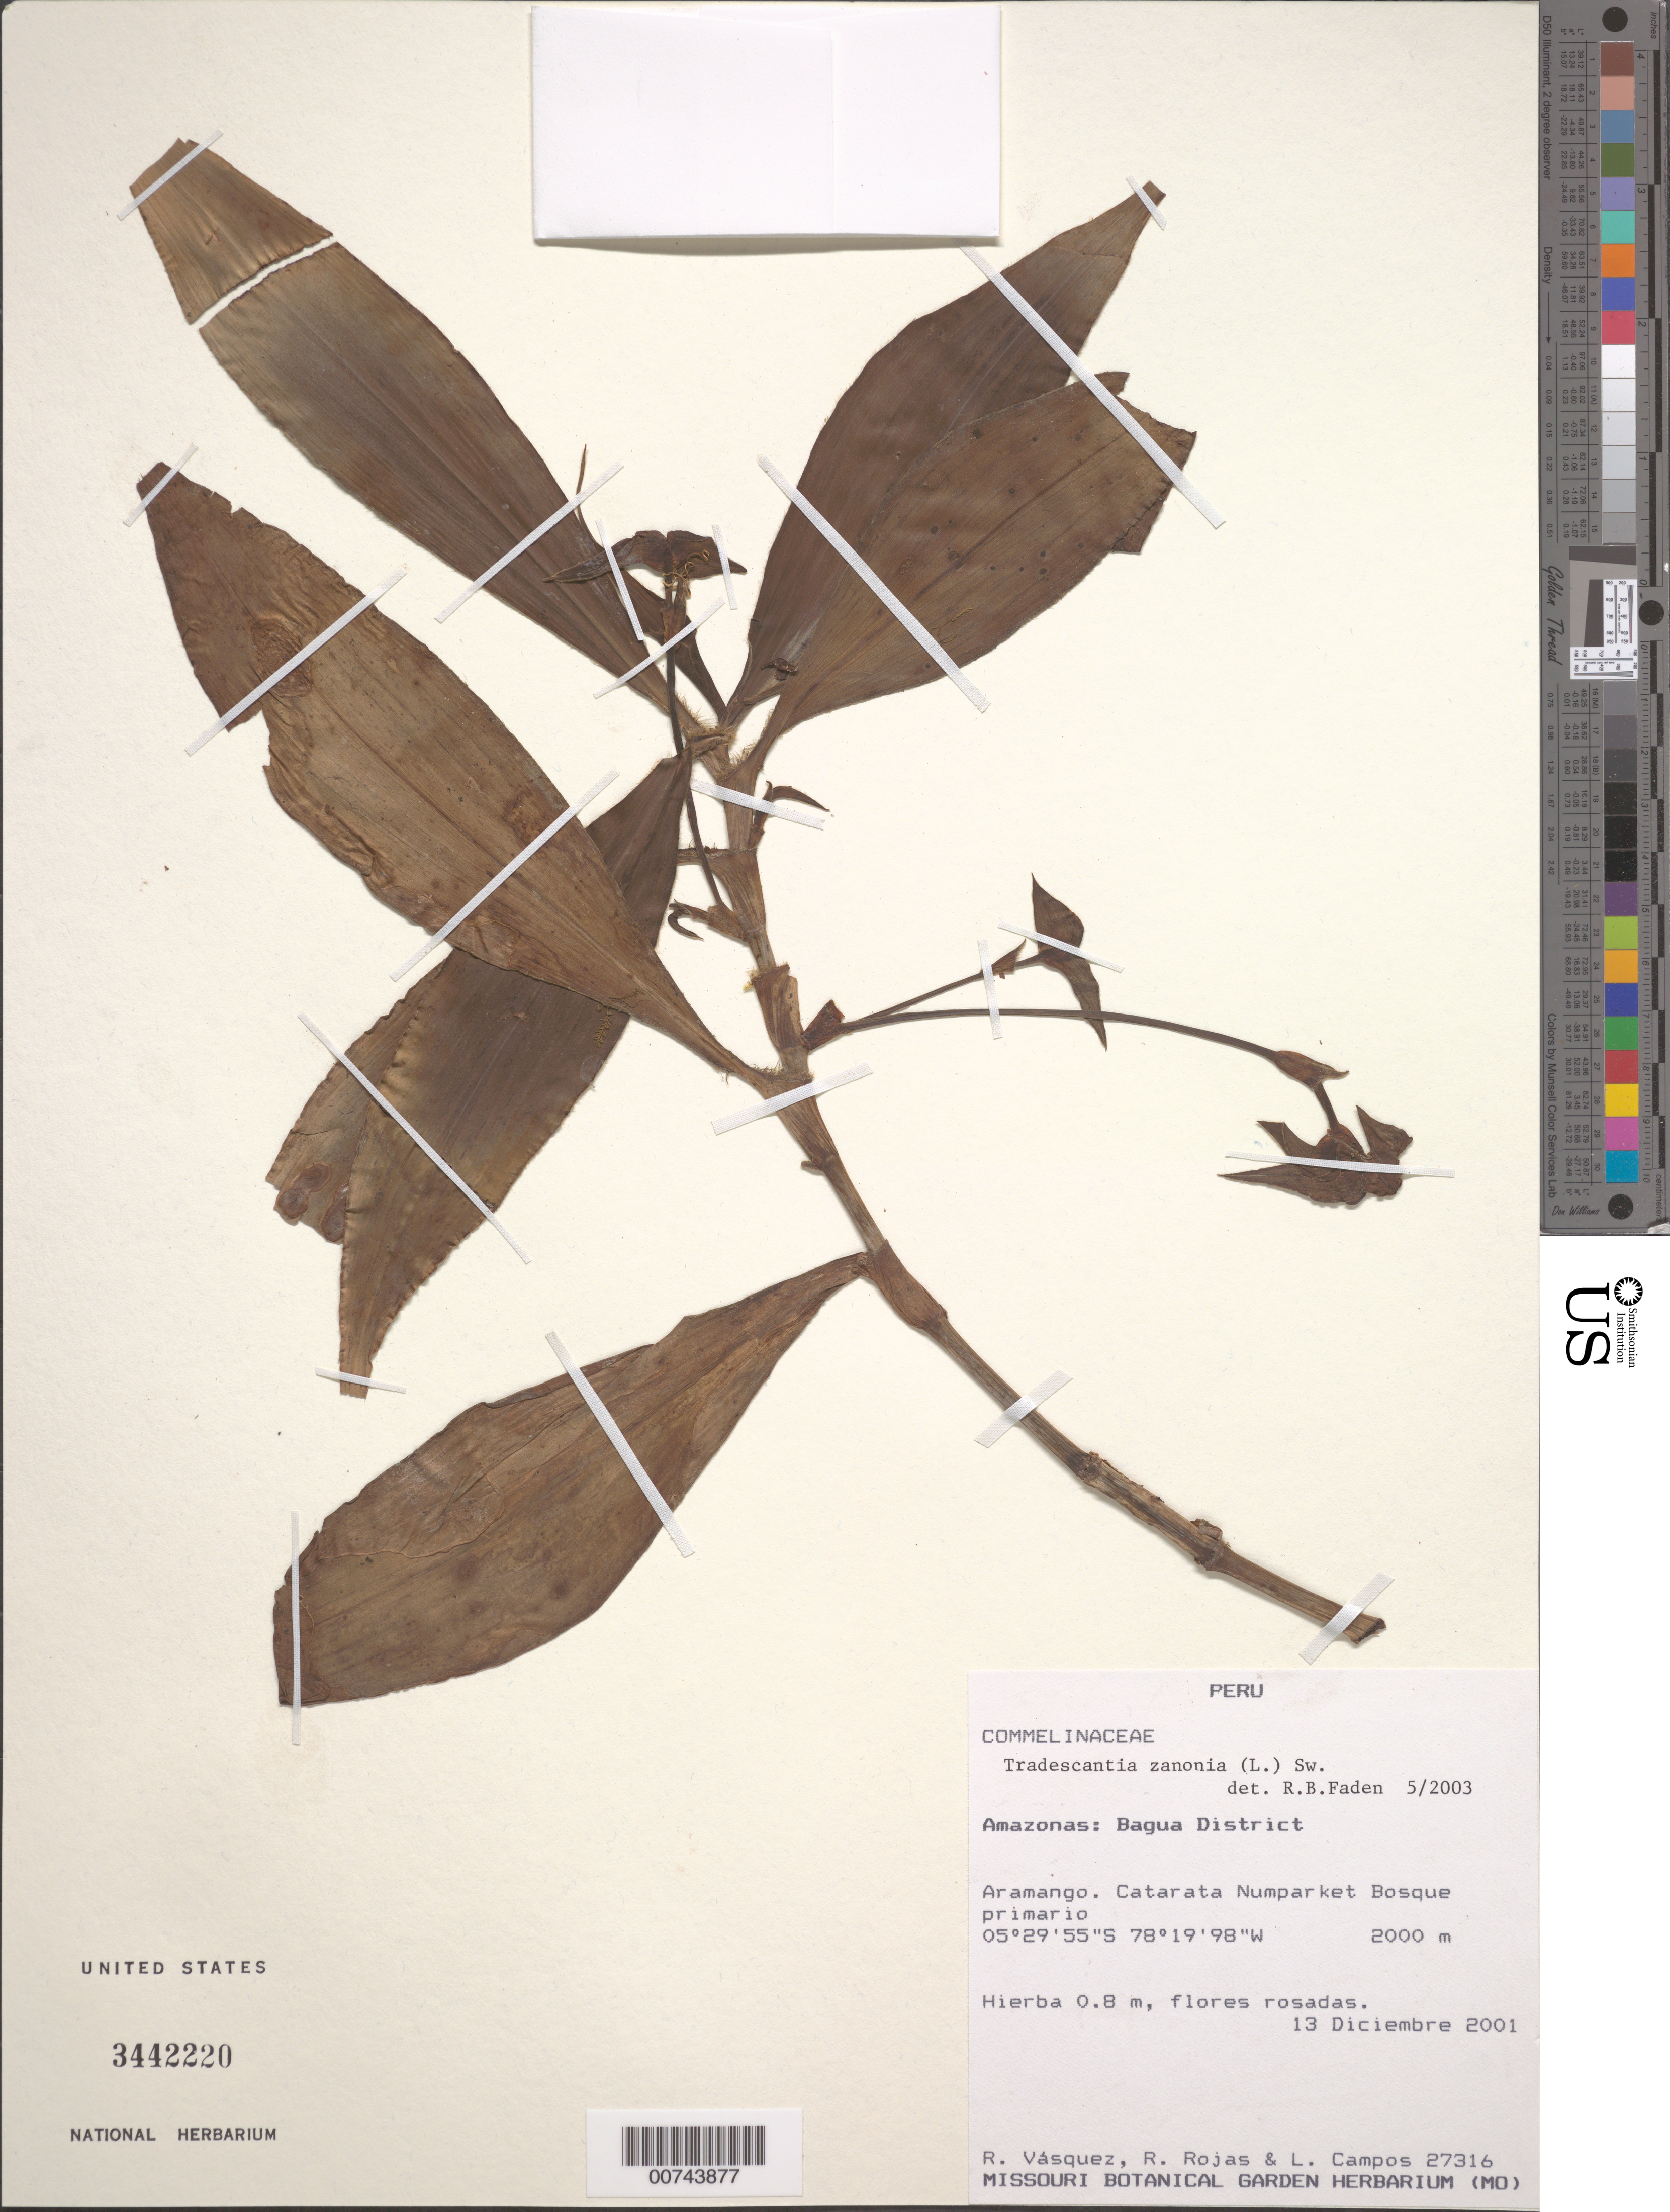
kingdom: Plantae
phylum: Tracheophyta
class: Liliopsida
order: Commelinales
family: Commelinaceae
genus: Tradescantia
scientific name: Tradescantia zanonia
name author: (L.) Sw.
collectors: R. Vásquez, R. Rojas & L. Campos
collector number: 27316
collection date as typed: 13 Dec 2001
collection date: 2001-12-13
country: Peru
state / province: Amazonas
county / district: Bagua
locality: Aramango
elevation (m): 2000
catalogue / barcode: US 3442220